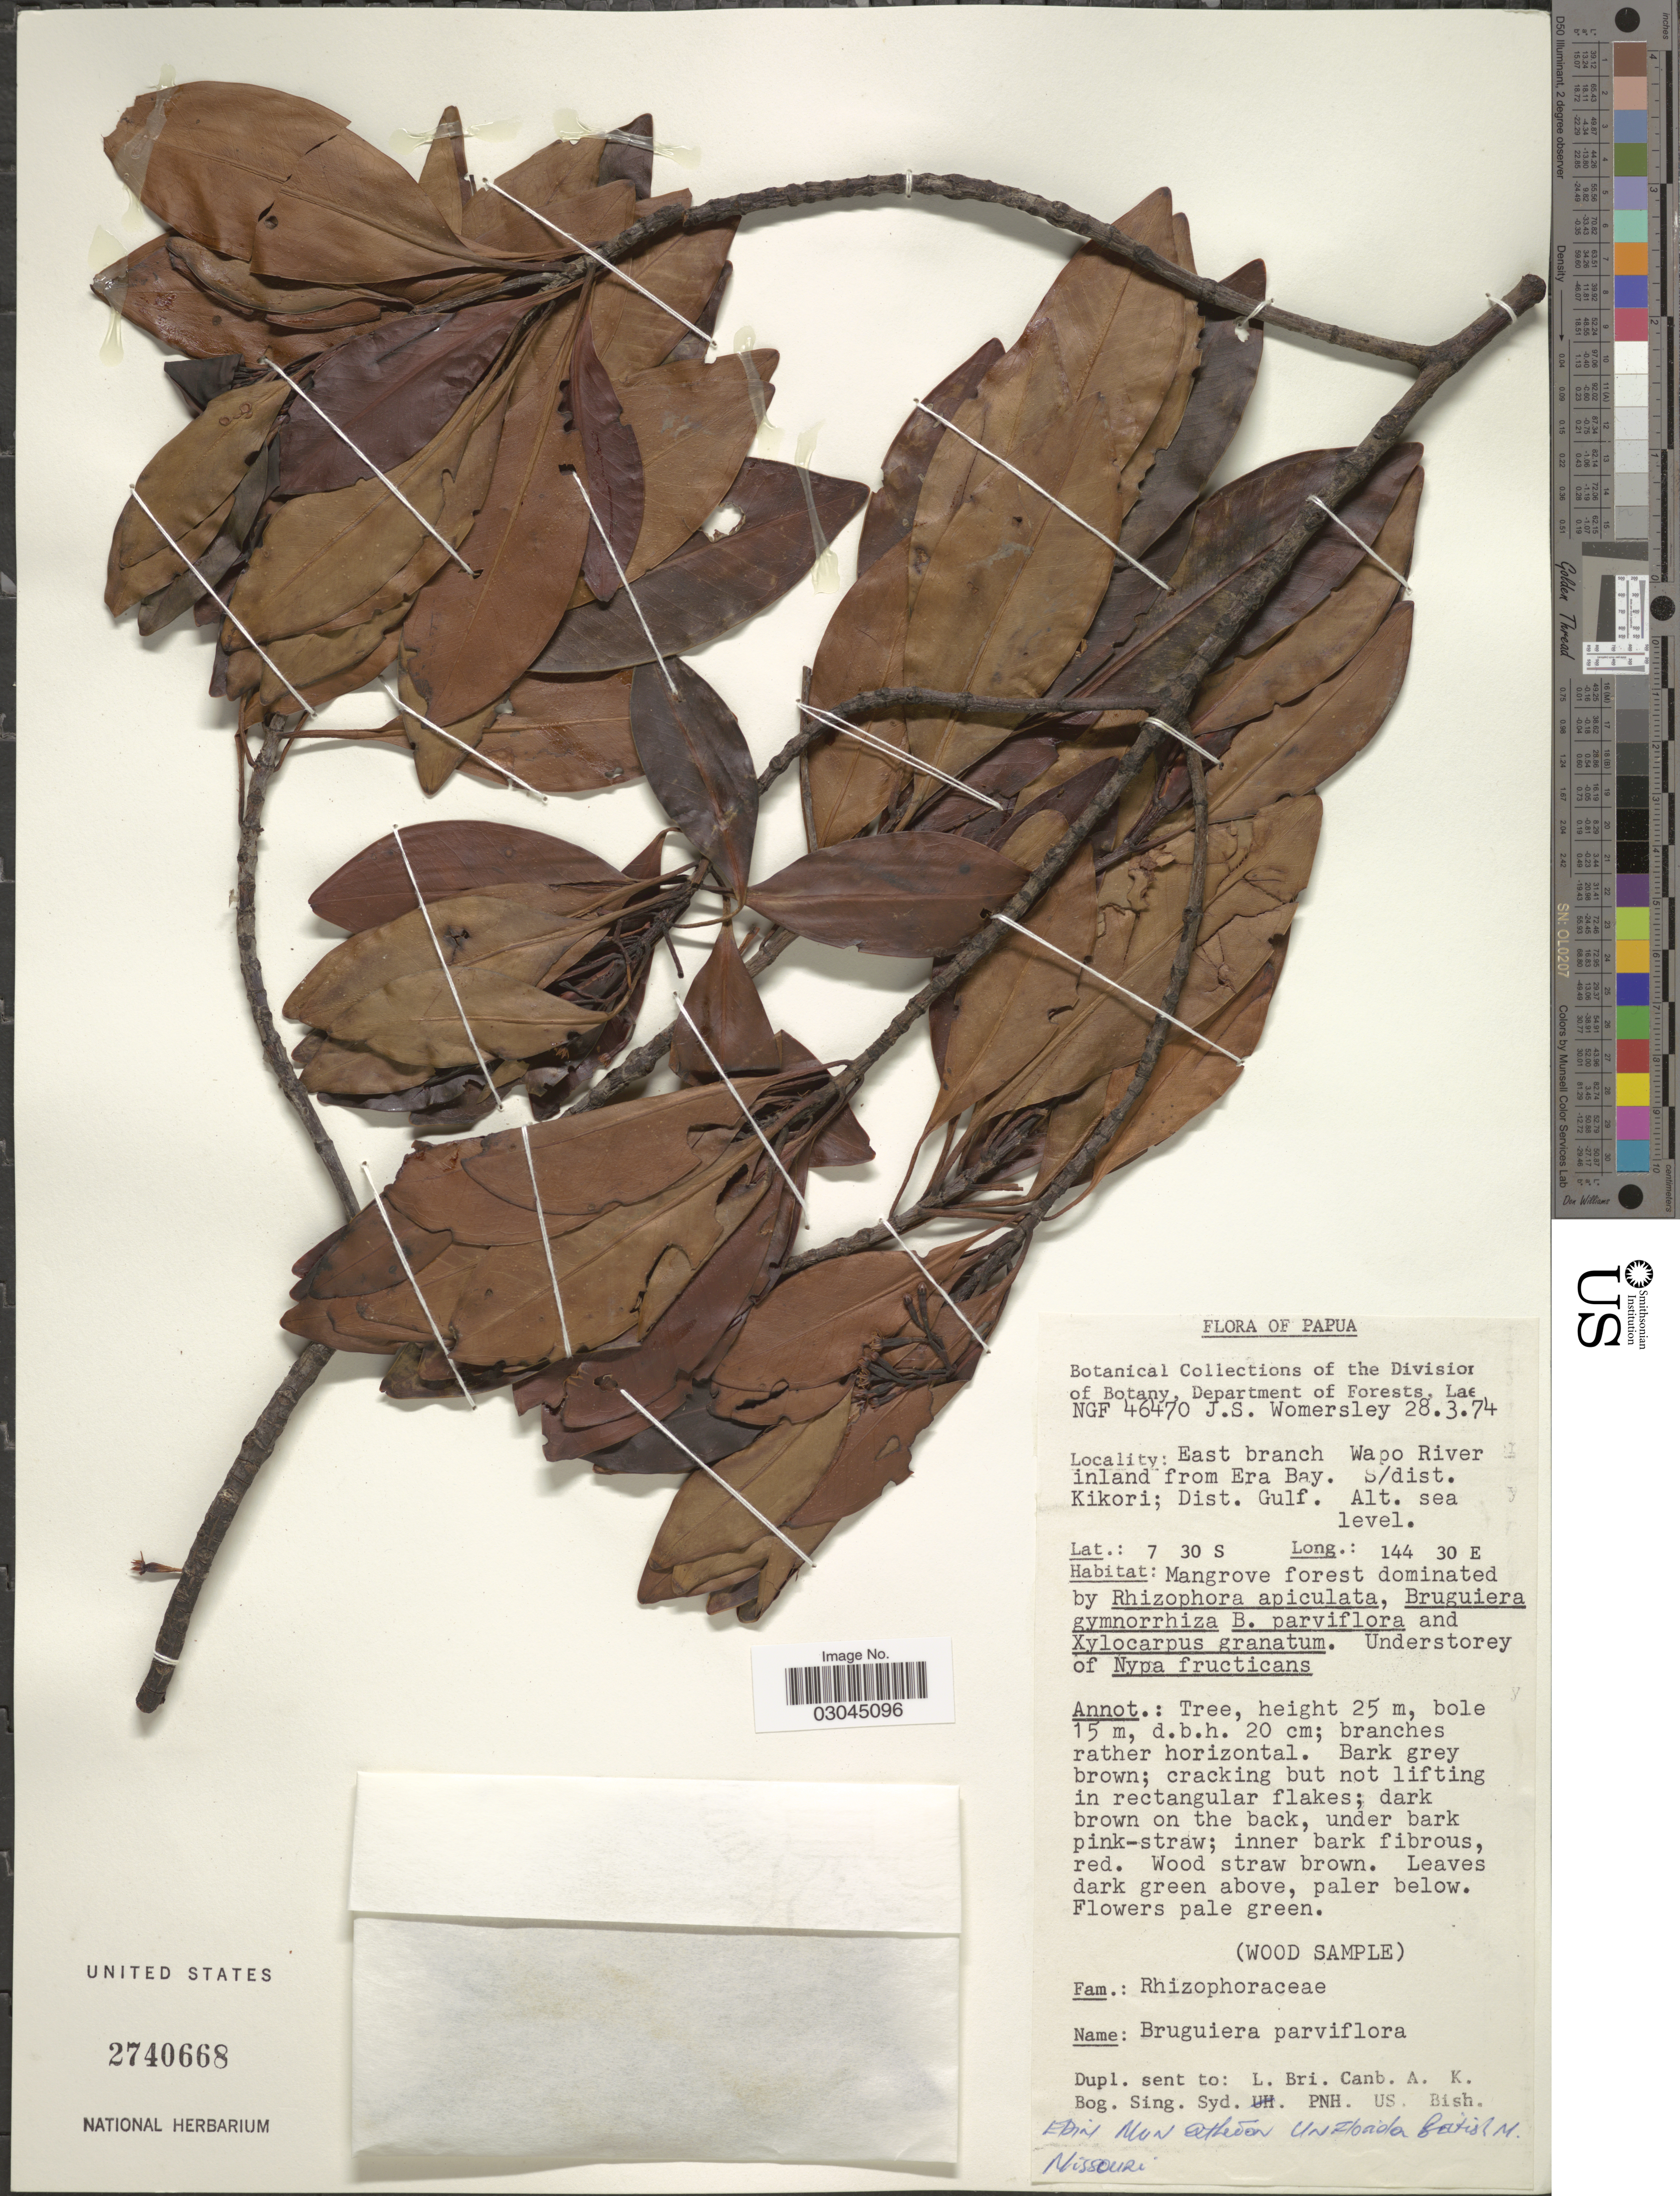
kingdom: Plantae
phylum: Tracheophyta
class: Magnoliopsida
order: Malpighiales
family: Rhizophoraceae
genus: Bruguiera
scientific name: Bruguiera parviflora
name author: (Roxb.) Wight & Arn. ex Griff.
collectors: J. S. Womersley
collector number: NGF 46470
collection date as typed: Transcribed d/m/y: 28/3/74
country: Papua New Guinea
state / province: Gulf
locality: Papua, East branch, Wapo River inland from Era Bay, S/dist. Kikori; Dist. Gulf.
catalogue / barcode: US 2740668